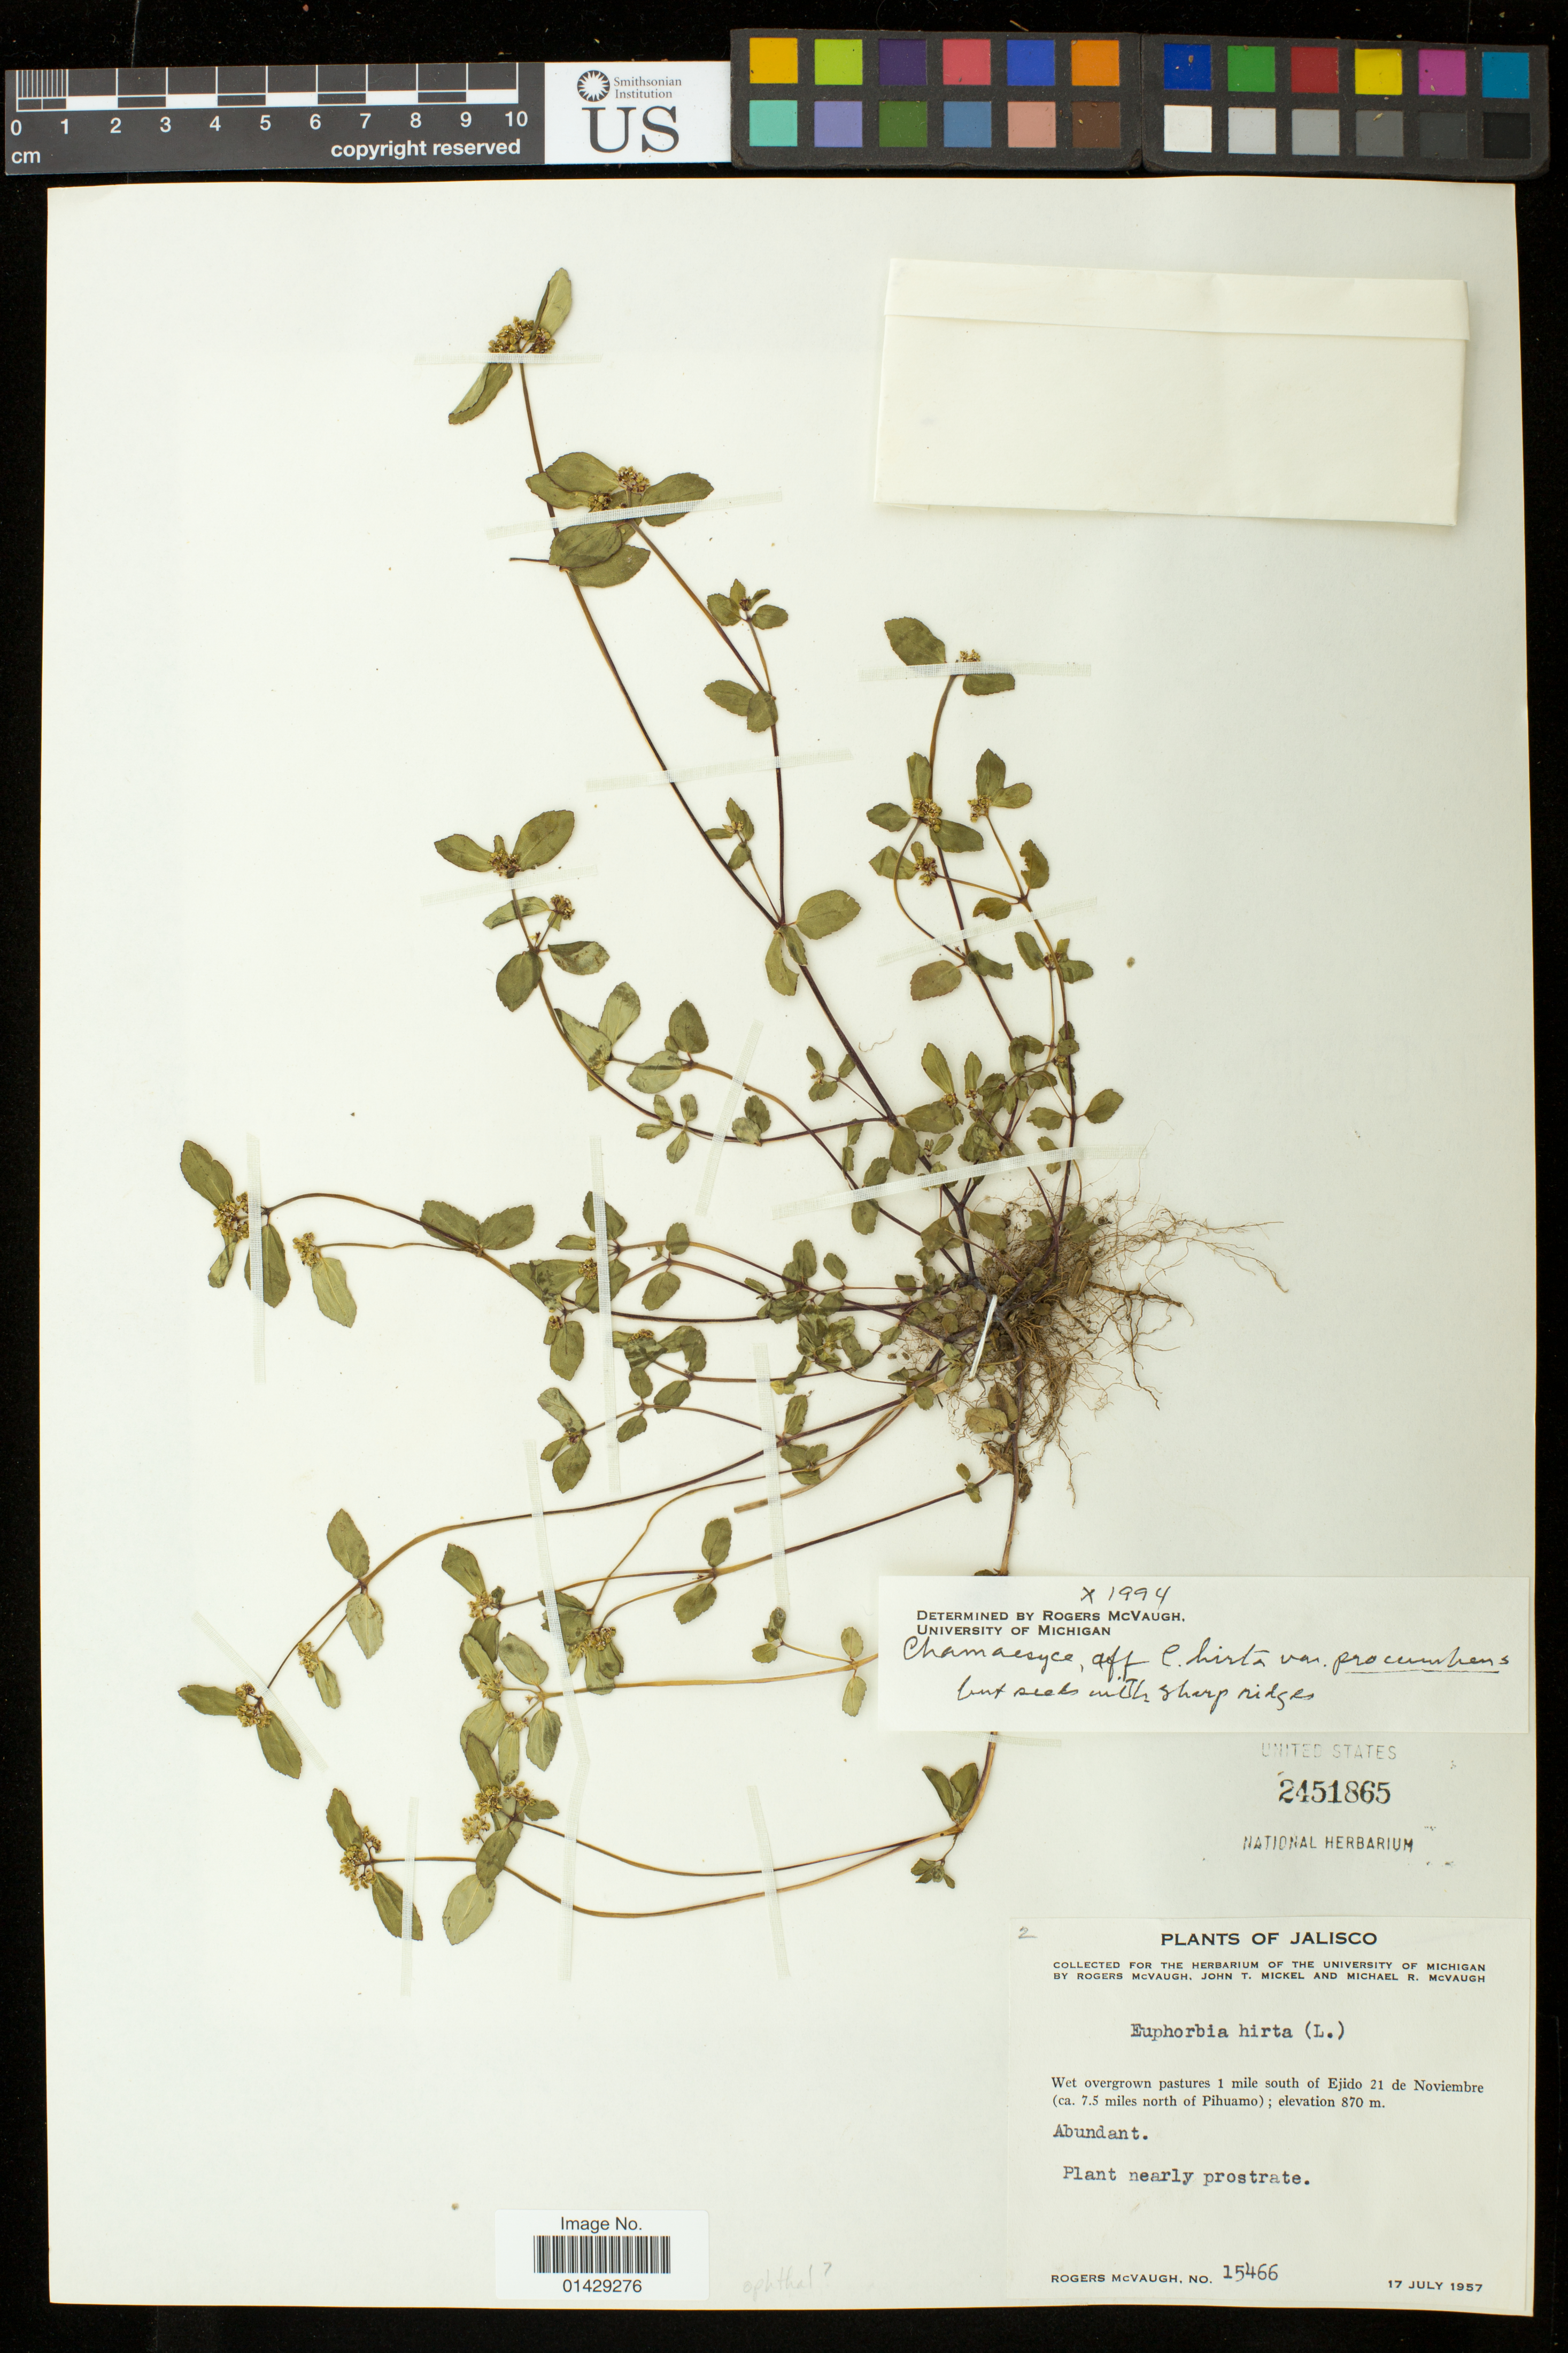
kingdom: Plantae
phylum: Tracheophyta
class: Magnoliopsida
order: Malpighiales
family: Euphorbiaceae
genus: Euphorbia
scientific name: Euphorbia hirta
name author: L.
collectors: R. McVaugh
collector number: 15466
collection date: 1957-07-17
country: Mexico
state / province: Jalisco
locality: Wet overgrown pastures 1 mile south of Ejido 21 de Noviembre (ca. 7.5 miles north of Pihuamo)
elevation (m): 870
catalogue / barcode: US 2451865